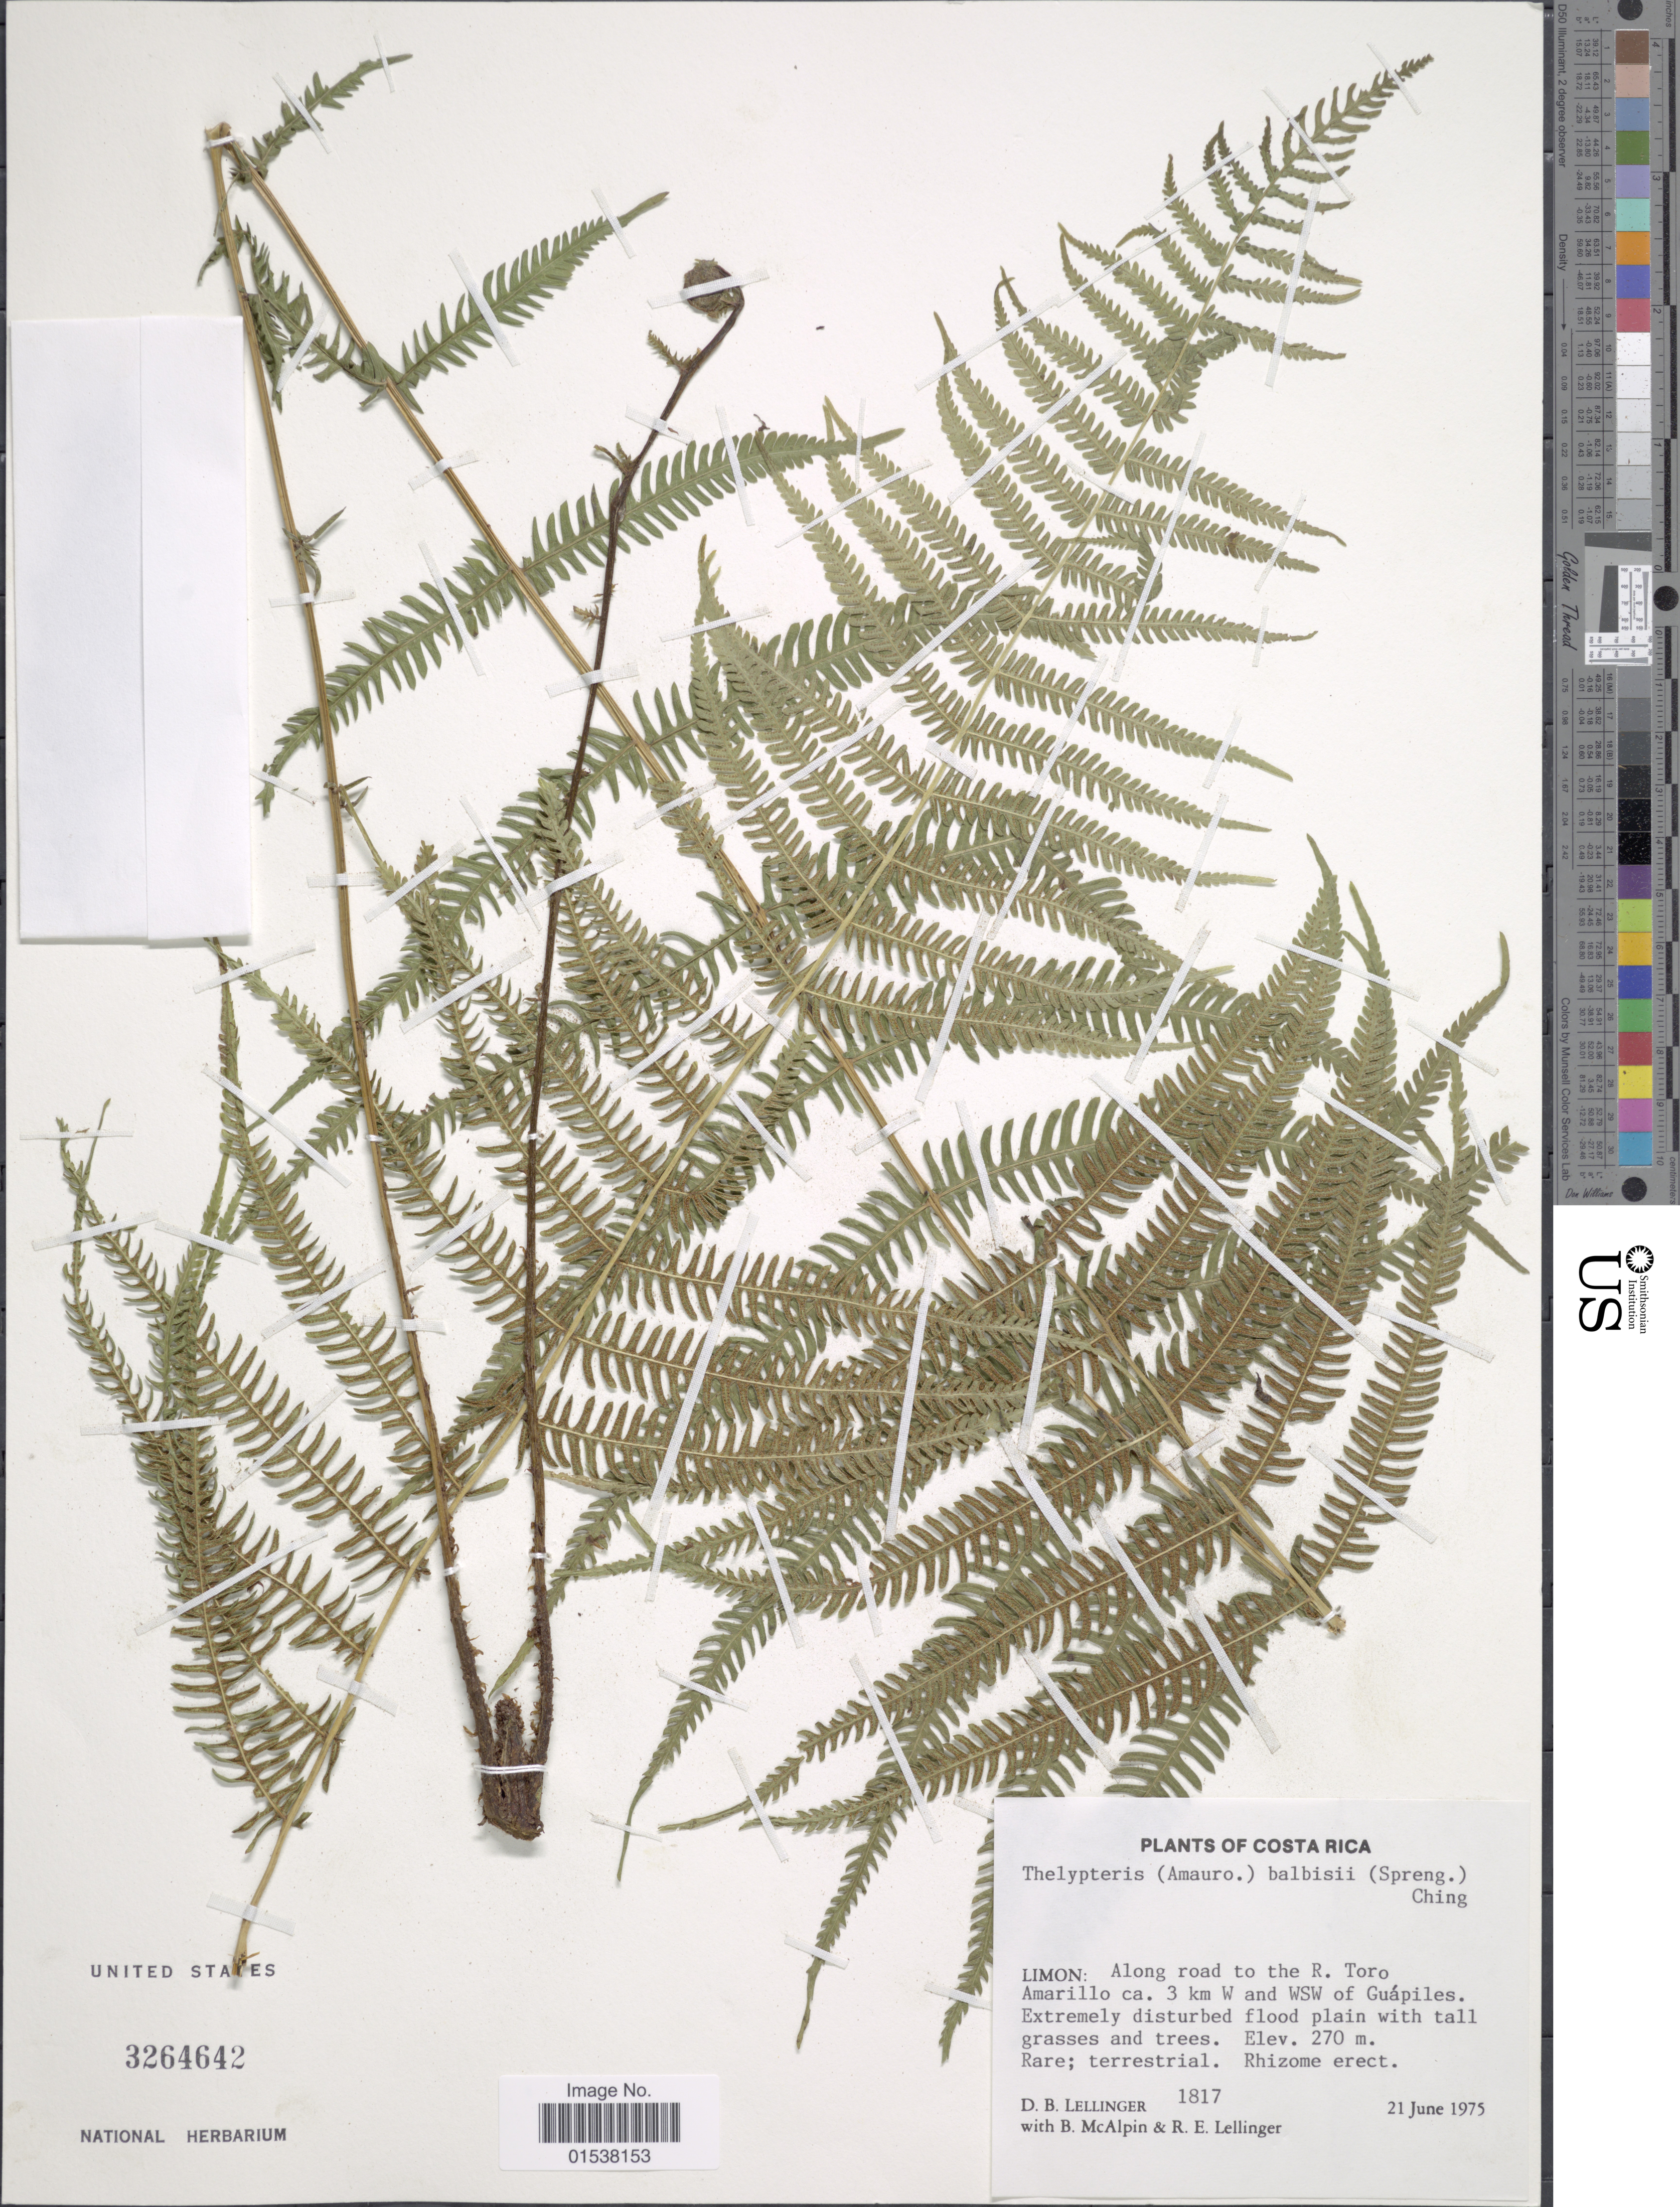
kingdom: Plantae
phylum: Tracheophyta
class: Polypodiopsida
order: Polypodiales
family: Thelypteridaceae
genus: Amauropelta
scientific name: Amauropelta balbisii (Spreng.) comb. nov., ined. 2015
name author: (Spreng.)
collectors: D. B. Lellinger, B. McAlpin & R. E. Lellinger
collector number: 1817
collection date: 1975-06-21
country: Costa Rica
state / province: Limón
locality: Limon: along road to the R. Toro Amarillo ca. 3 km W and WSW of Guapiles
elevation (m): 270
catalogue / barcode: US 3264642